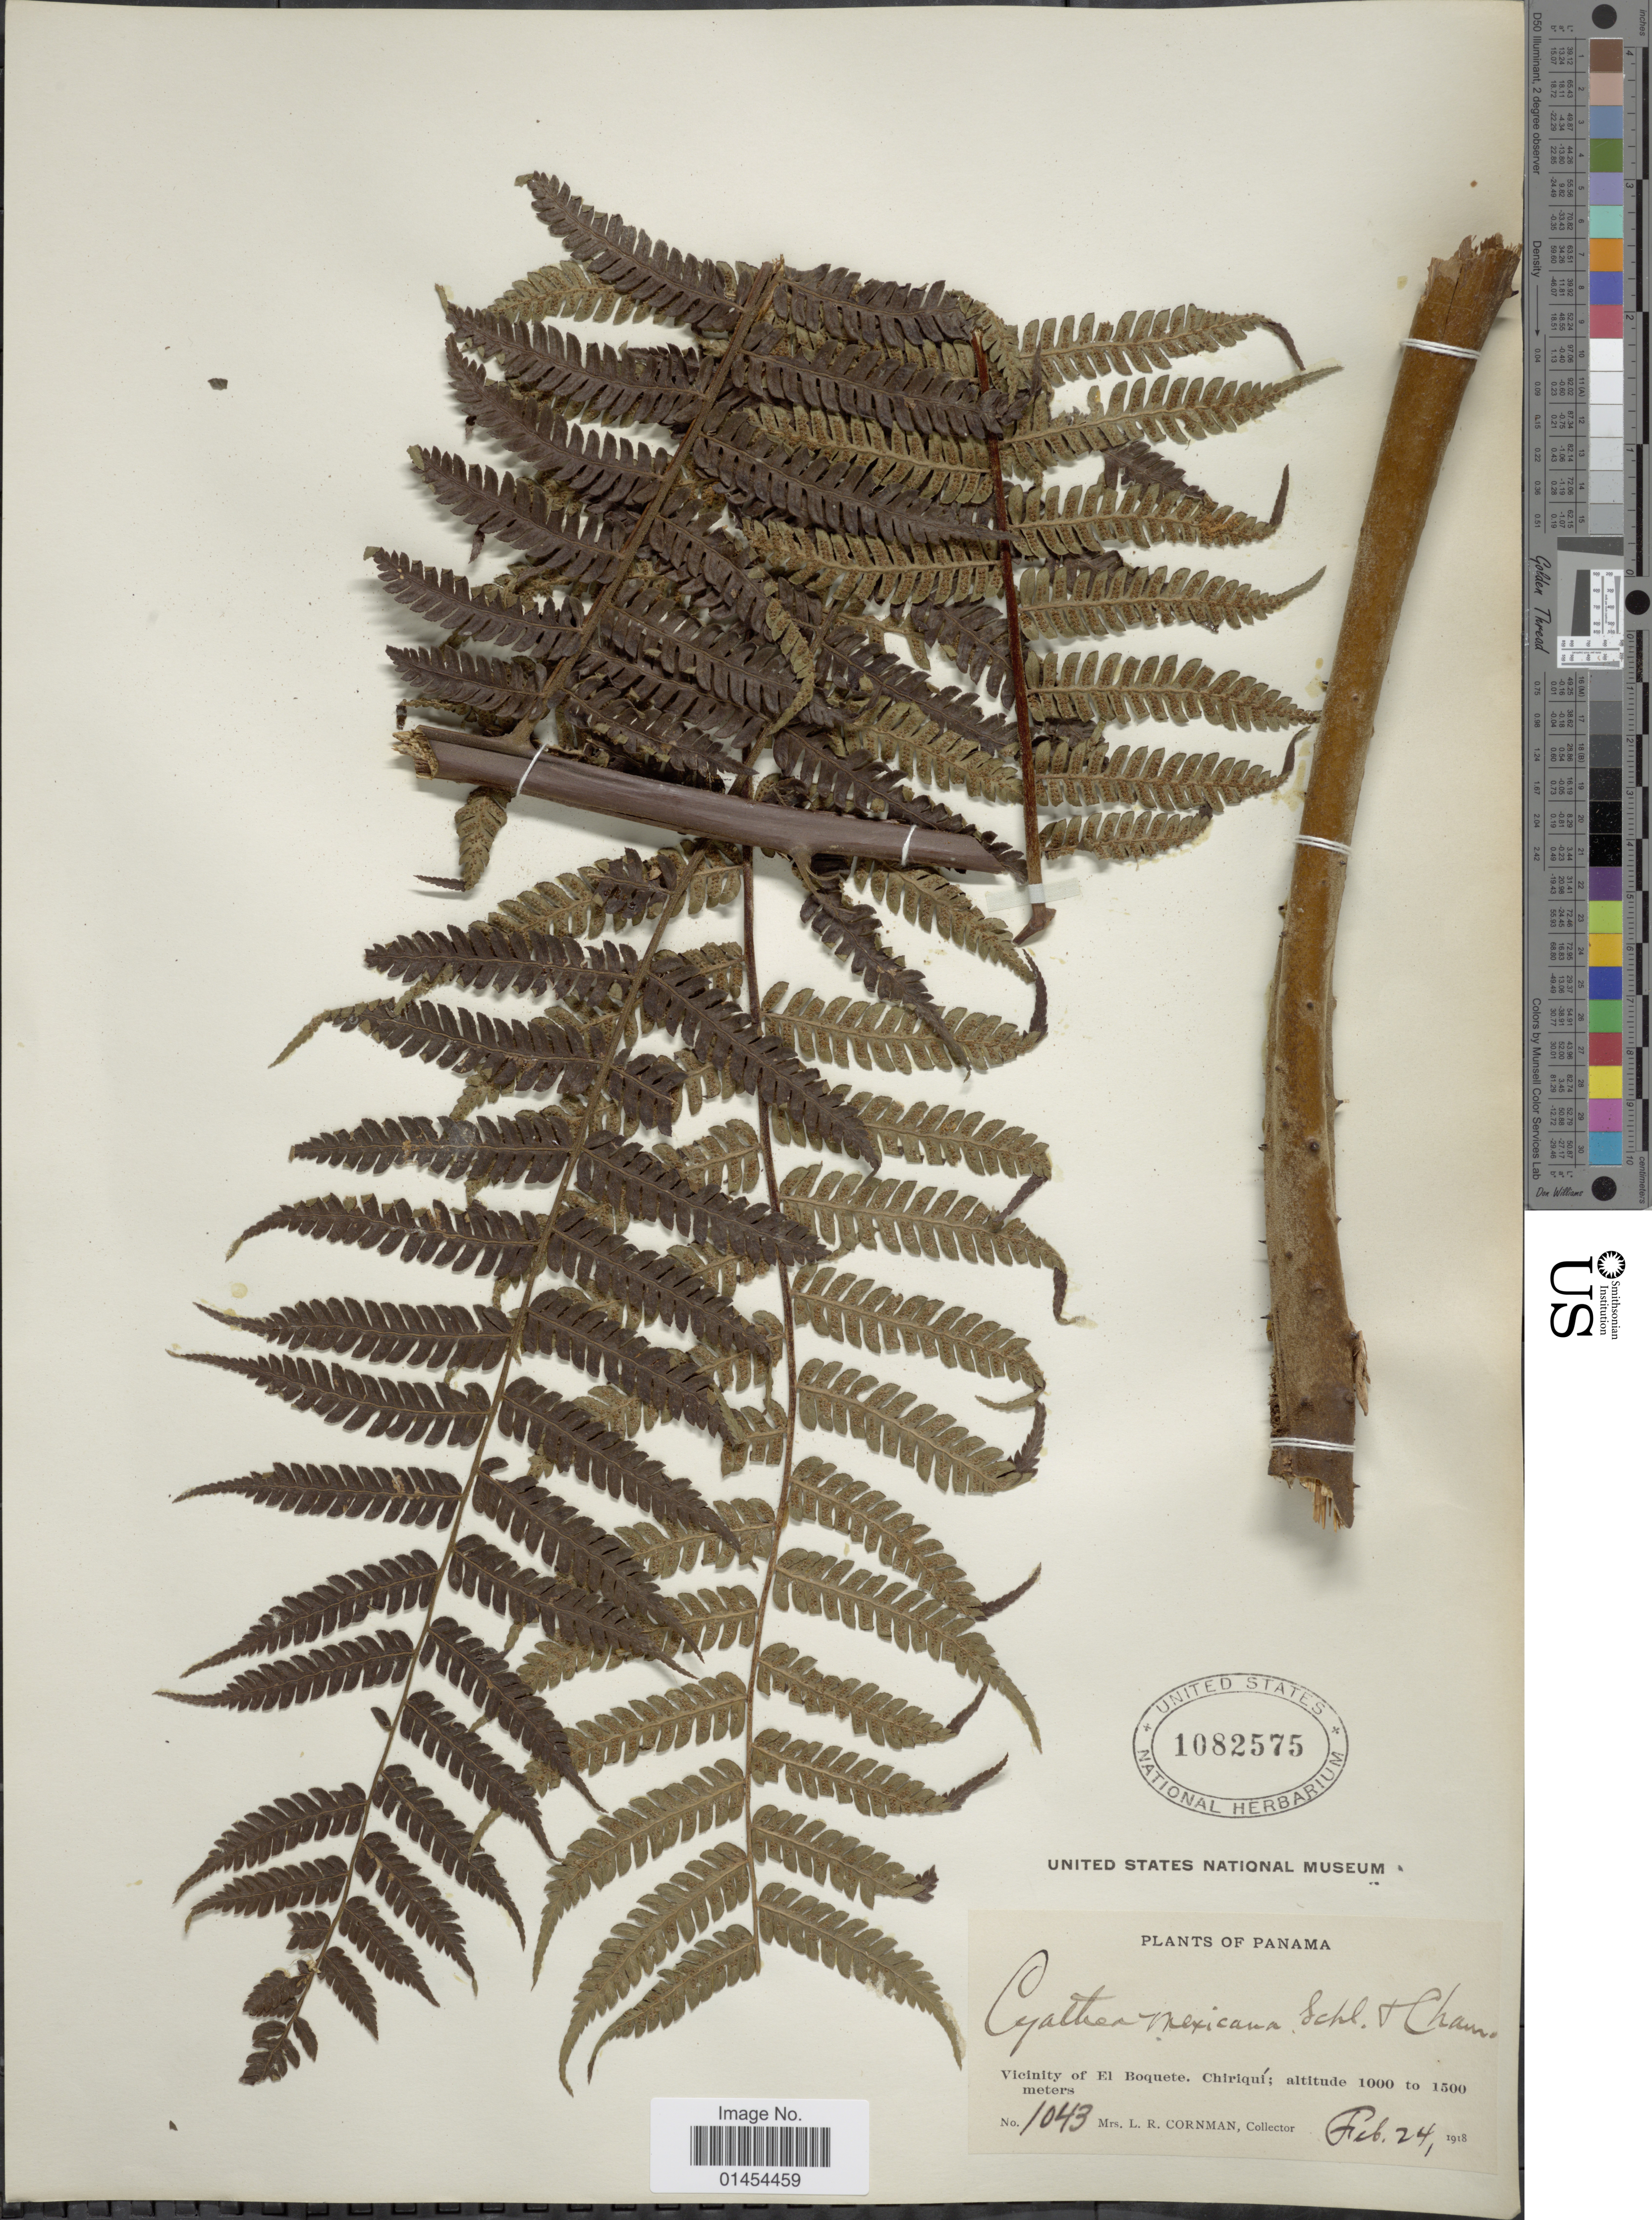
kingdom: Plantae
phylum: Tracheophyta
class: Polypodiopsida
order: Cyatheales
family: Cyatheaceae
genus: Alsophila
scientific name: Alsophila firma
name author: (Baker) D.S. Conant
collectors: L. Cornman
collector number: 1043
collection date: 1918-02-24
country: Panama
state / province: Chiriqui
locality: Vicinity of El Boquete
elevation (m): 1000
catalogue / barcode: US 1082575